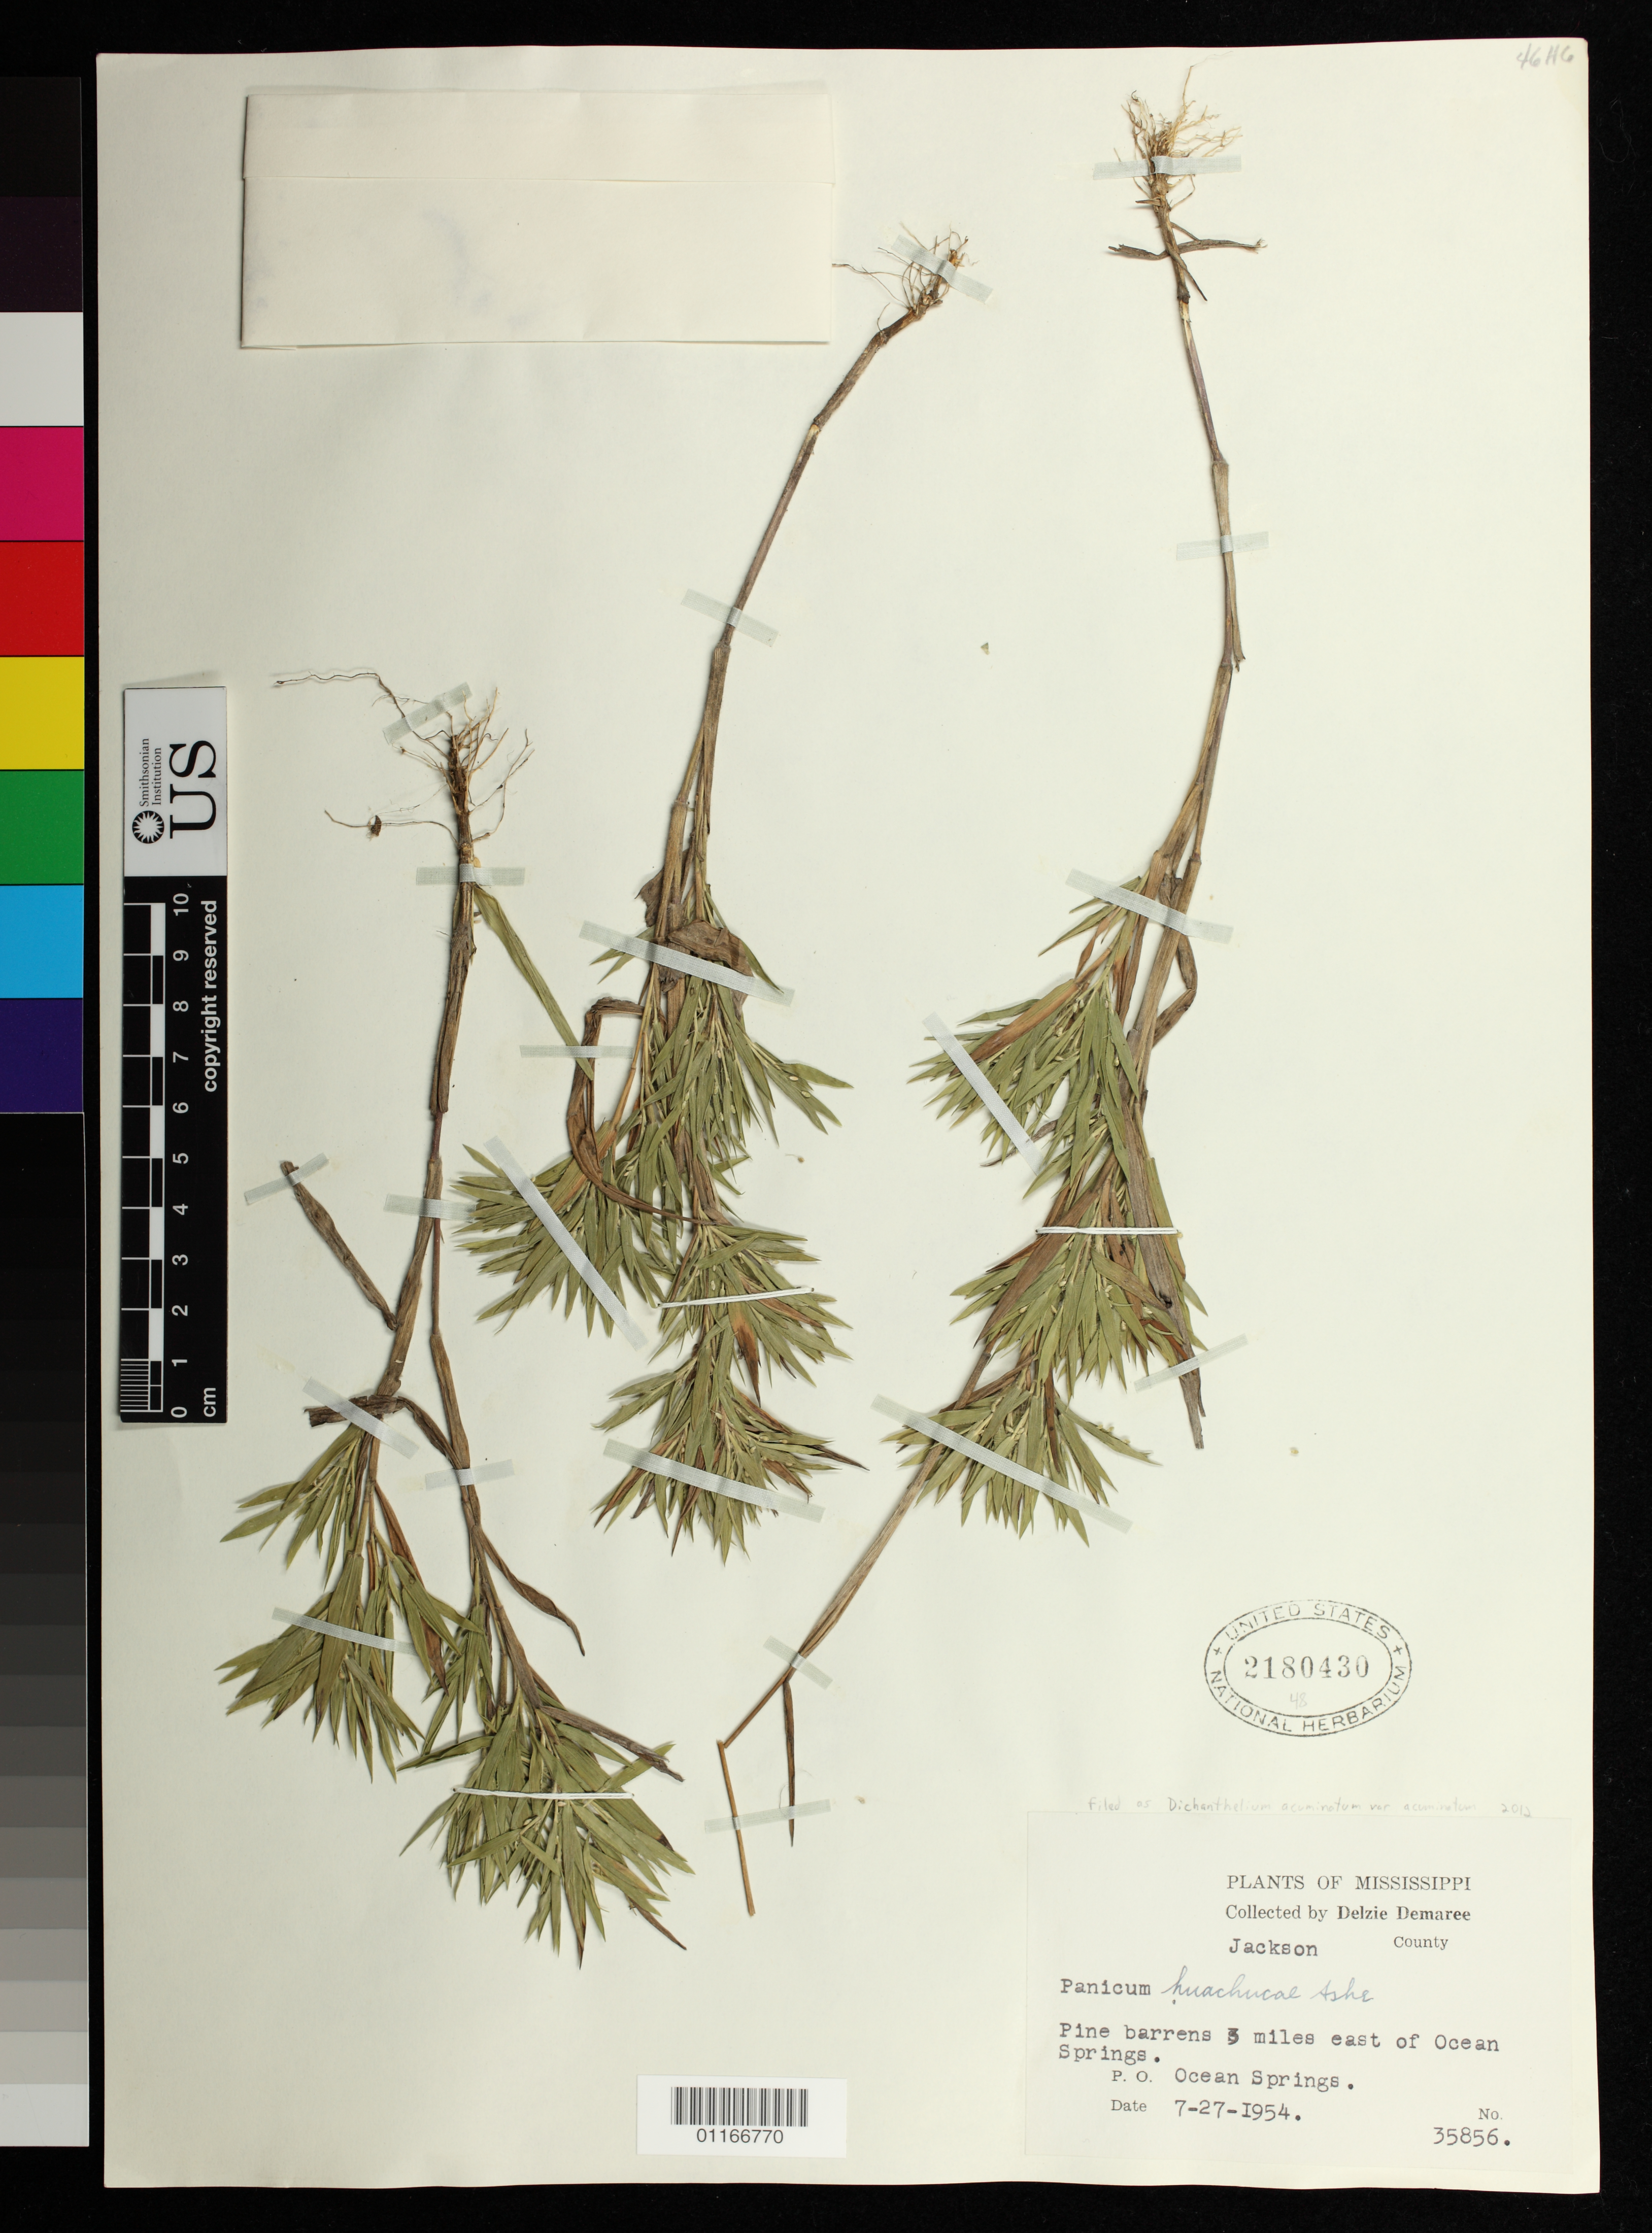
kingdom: Plantae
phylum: Tracheophyta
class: Liliopsida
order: Poales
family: Poaceae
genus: Dichanthelium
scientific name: Dichanthelium acuminatum var. acuminatum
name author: (Sw.) Gould & C.A. Clark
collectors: D. Demaree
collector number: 35856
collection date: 1954-07-27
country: United States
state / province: Mississippi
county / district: Jackson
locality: Pine barrens 3 miles east of Ocean Springs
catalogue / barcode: US 2180430